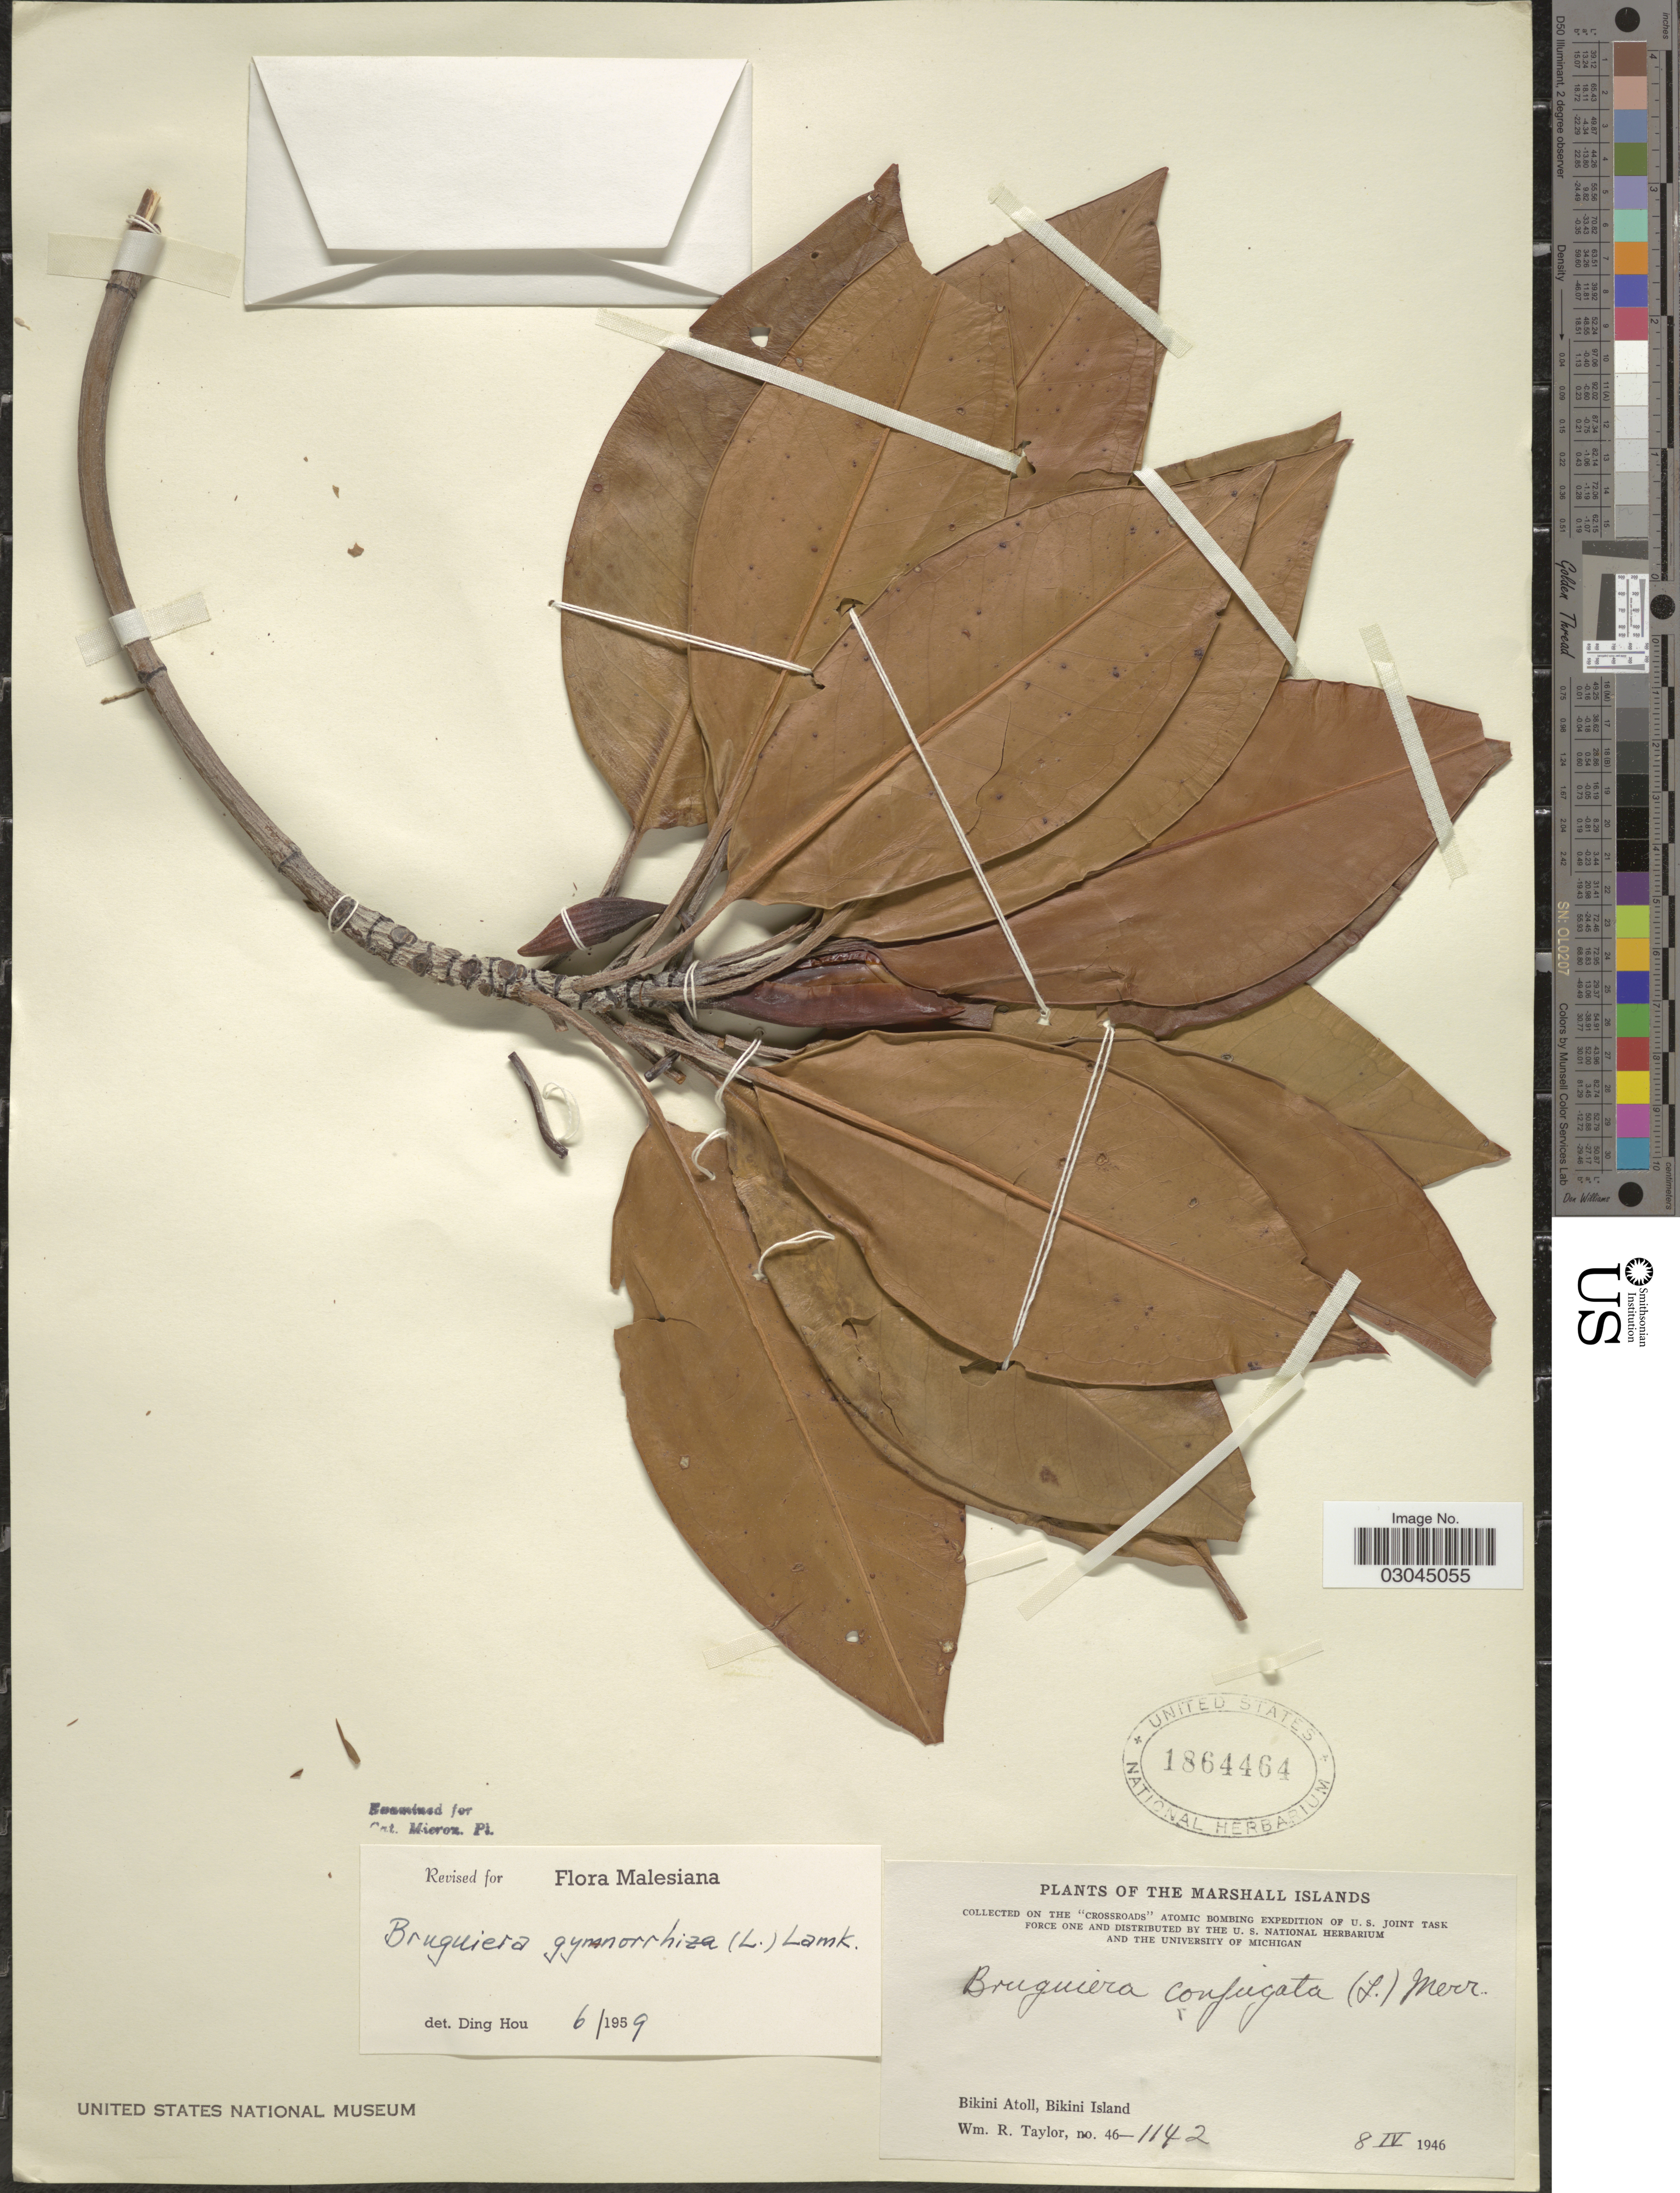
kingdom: Plantae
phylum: Tracheophyta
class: Magnoliopsida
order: Malpighiales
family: Rhizophoraceae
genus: Bruguiera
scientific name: Bruguiera gymnorhiza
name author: (L.) Savigny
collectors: W. Taylor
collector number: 46-1142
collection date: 1946-04-08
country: Marshall Islands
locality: The Marshall Islands, Bikini Atoll, Bikini Island.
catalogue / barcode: US 1864464